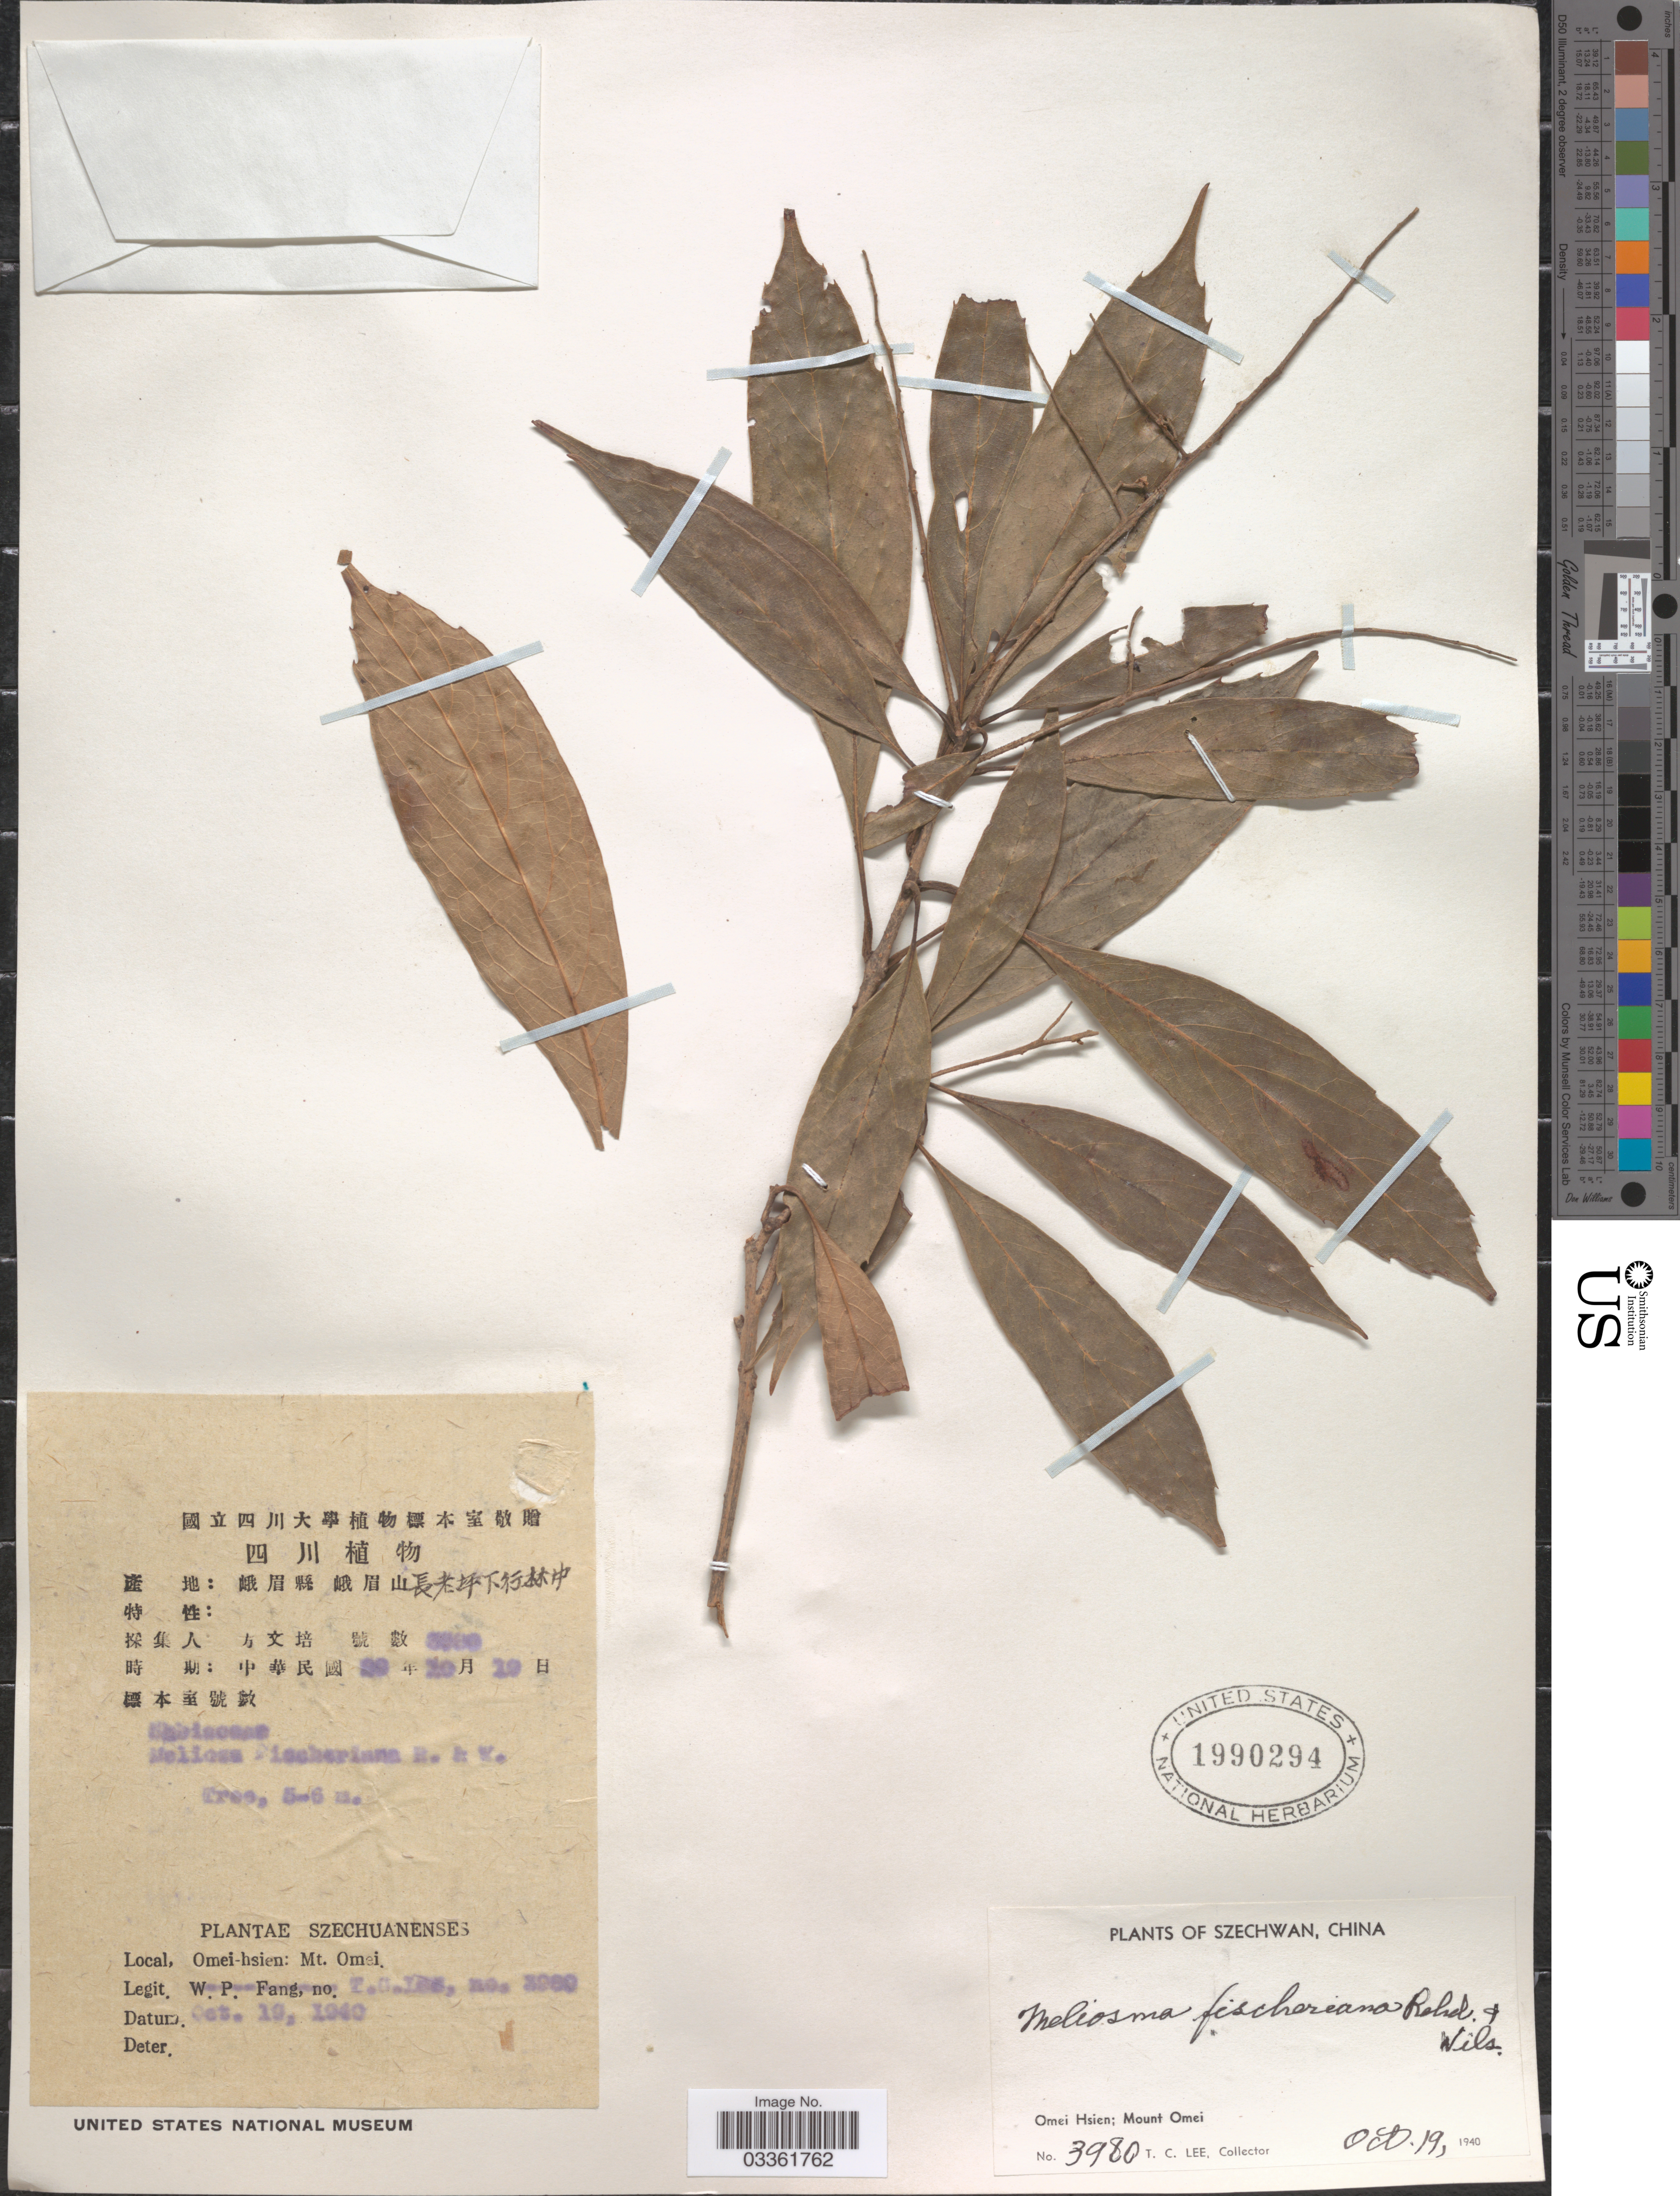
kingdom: Plantae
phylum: Tracheophyta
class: Magnoliopsida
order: Proteales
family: Sabiaceae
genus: Meliosma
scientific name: Meliosma fischeriana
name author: Rehder & E.H. Wilson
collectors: T. Lee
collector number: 3980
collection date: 1940-10-19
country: China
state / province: Sichuan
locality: Szechwan. Omei Hsien; Mount Omei.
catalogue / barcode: US 1990294